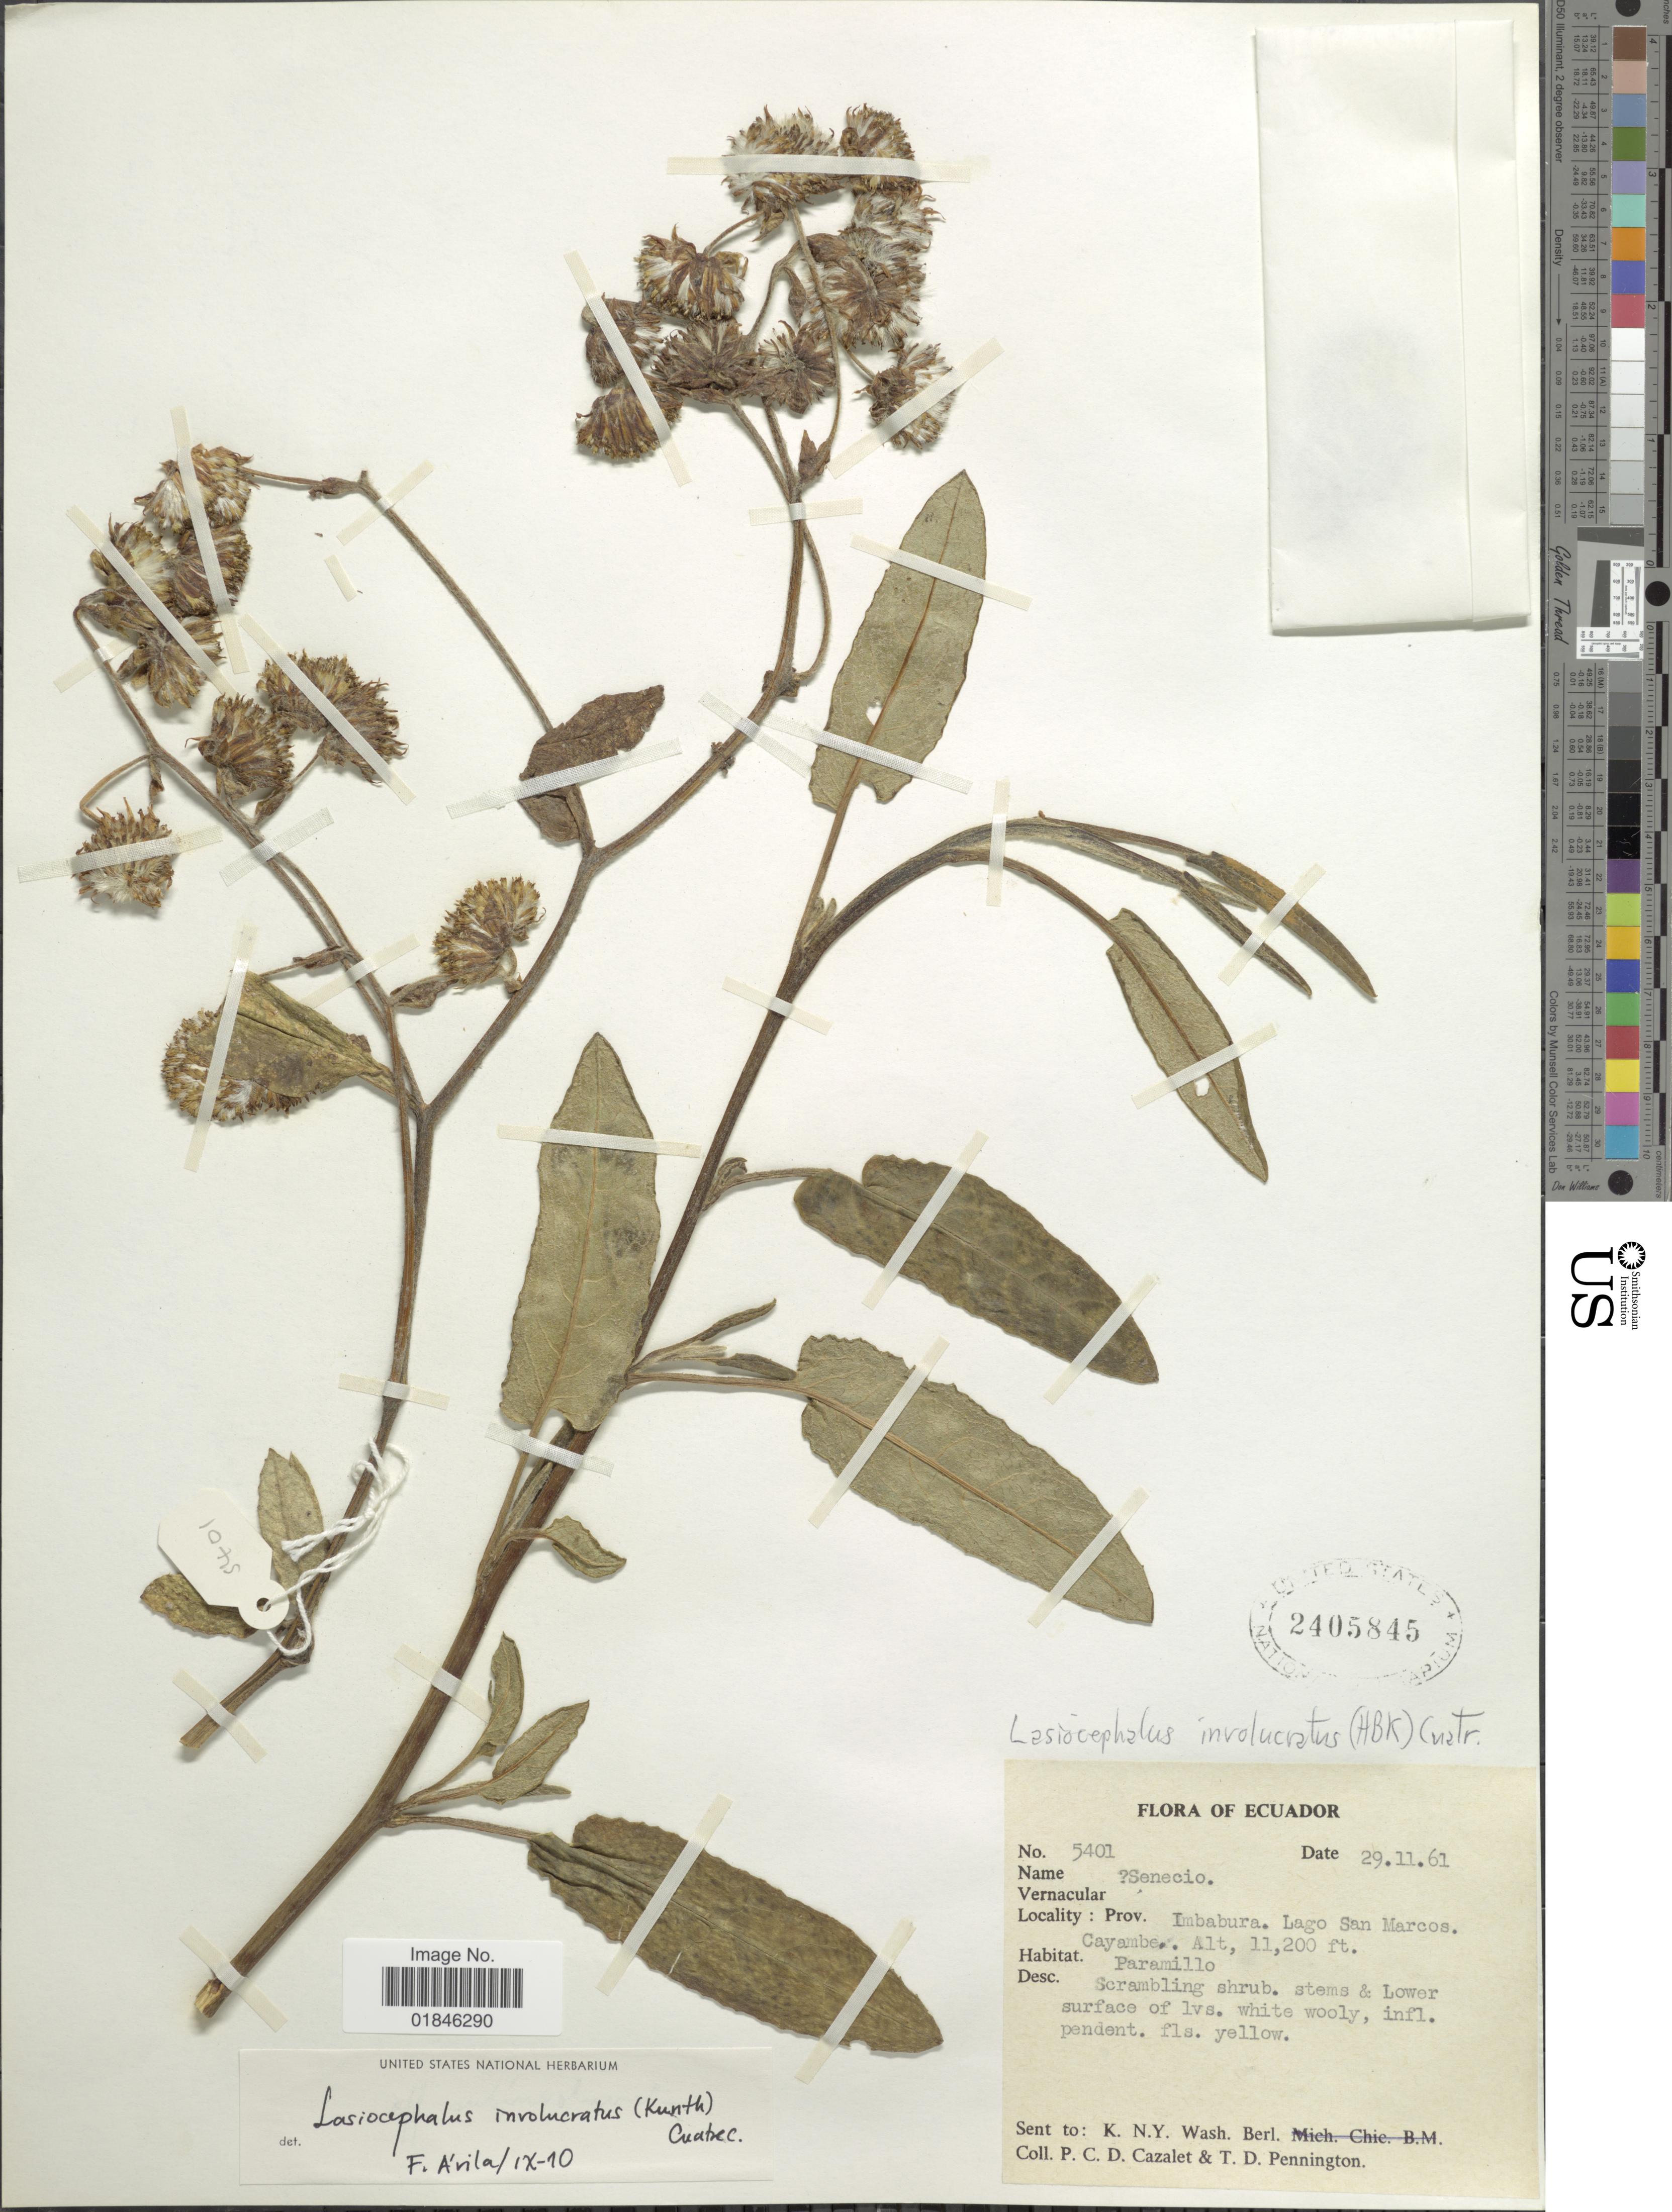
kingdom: Plantae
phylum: Tracheophyta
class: Magnoliopsida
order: Asterales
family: Asteraceae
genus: Senecio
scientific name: Senecio involucratus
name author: (Kunth) DC.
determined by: Salomon, Luciana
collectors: P. C. D. Cazalet & T. D. Pennington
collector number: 5401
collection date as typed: Transcribed d/m/y: 29/11/61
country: Ecuador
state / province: Imbabura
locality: Prov. Imbabura. Lago San Marcos. Cayambe.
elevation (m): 3414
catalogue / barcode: US 2405845